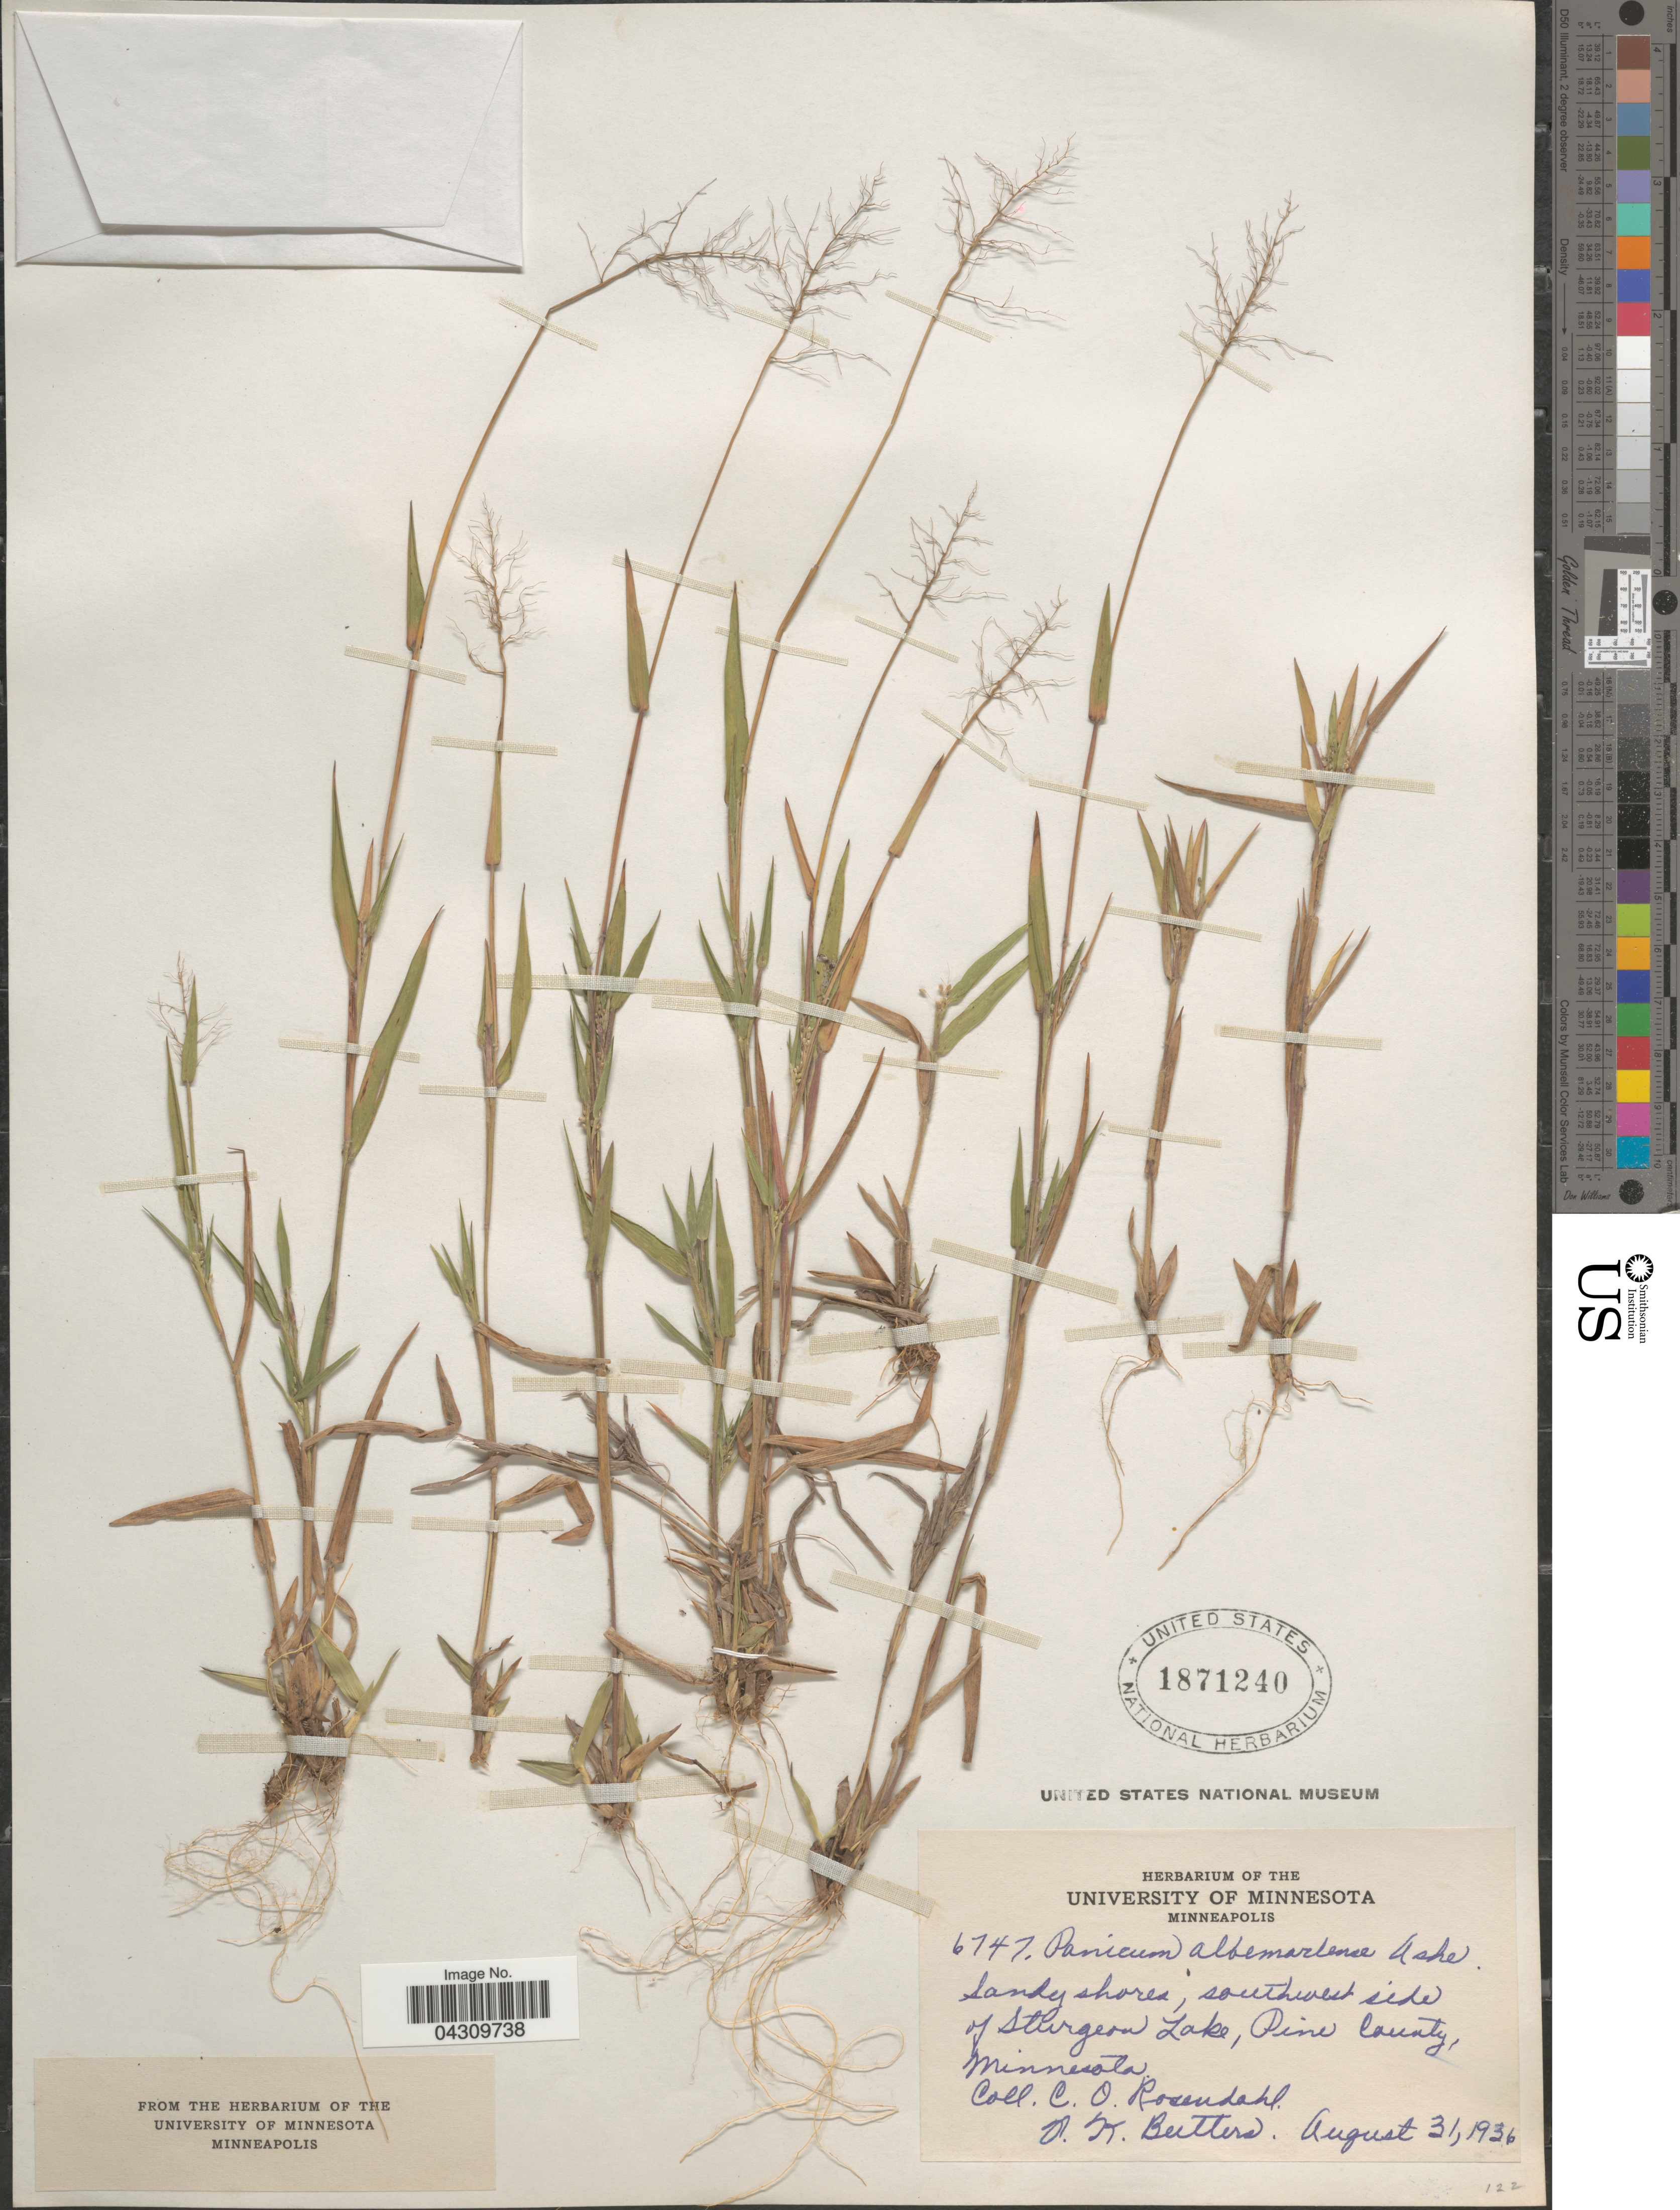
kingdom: Plantae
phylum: Tracheophyta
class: Liliopsida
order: Poales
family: Poaceae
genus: Dichanthelium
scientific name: Dichanthelium acuminatum var. acuminatum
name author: (Sw.) Gould & C.A. Clark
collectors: C. O. Rosendahl & F. K. Butters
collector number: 6747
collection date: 1936-08-31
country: United States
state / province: Minnesota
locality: Sandy shores, southern side of Sturgen Lake, Pine County.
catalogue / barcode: US 1871240